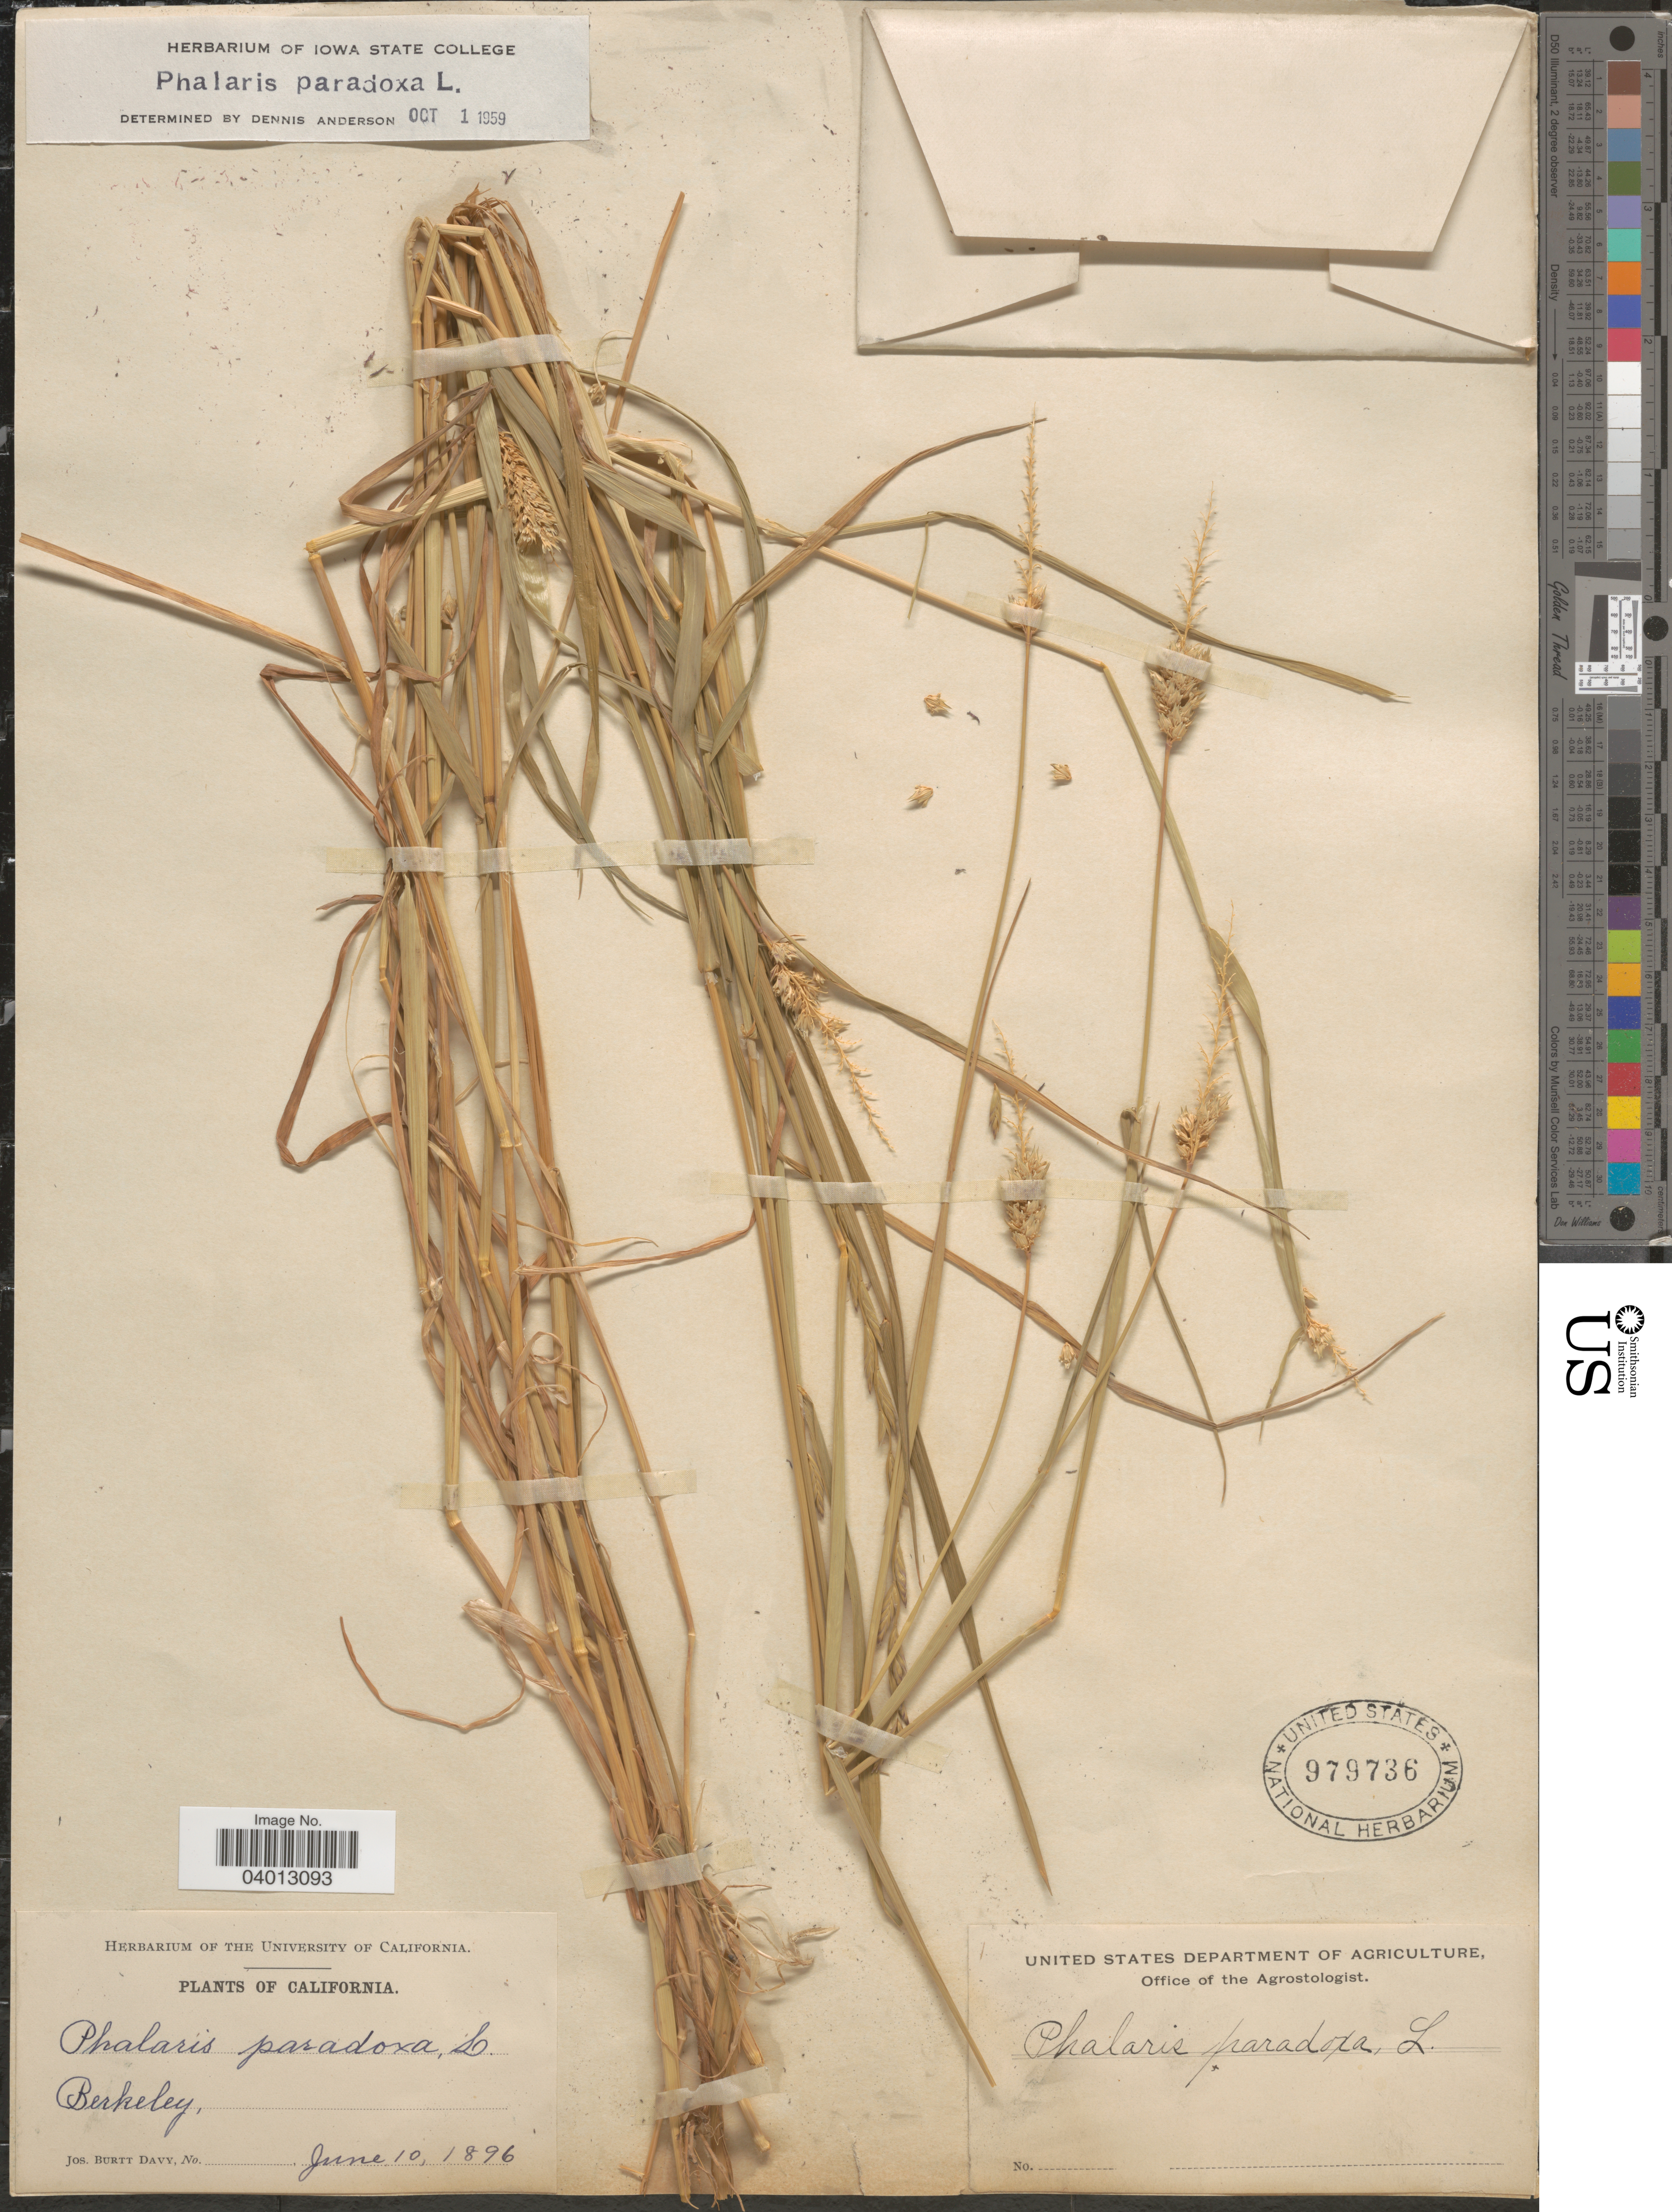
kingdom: Plantae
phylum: Tracheophyta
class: Liliopsida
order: Poales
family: Poaceae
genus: Phalaris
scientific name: Phalaris paradoxa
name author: L.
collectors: J. Burtt Davy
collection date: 1896-06-10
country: United States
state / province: California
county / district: Alameda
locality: Berkeley.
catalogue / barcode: US 979736